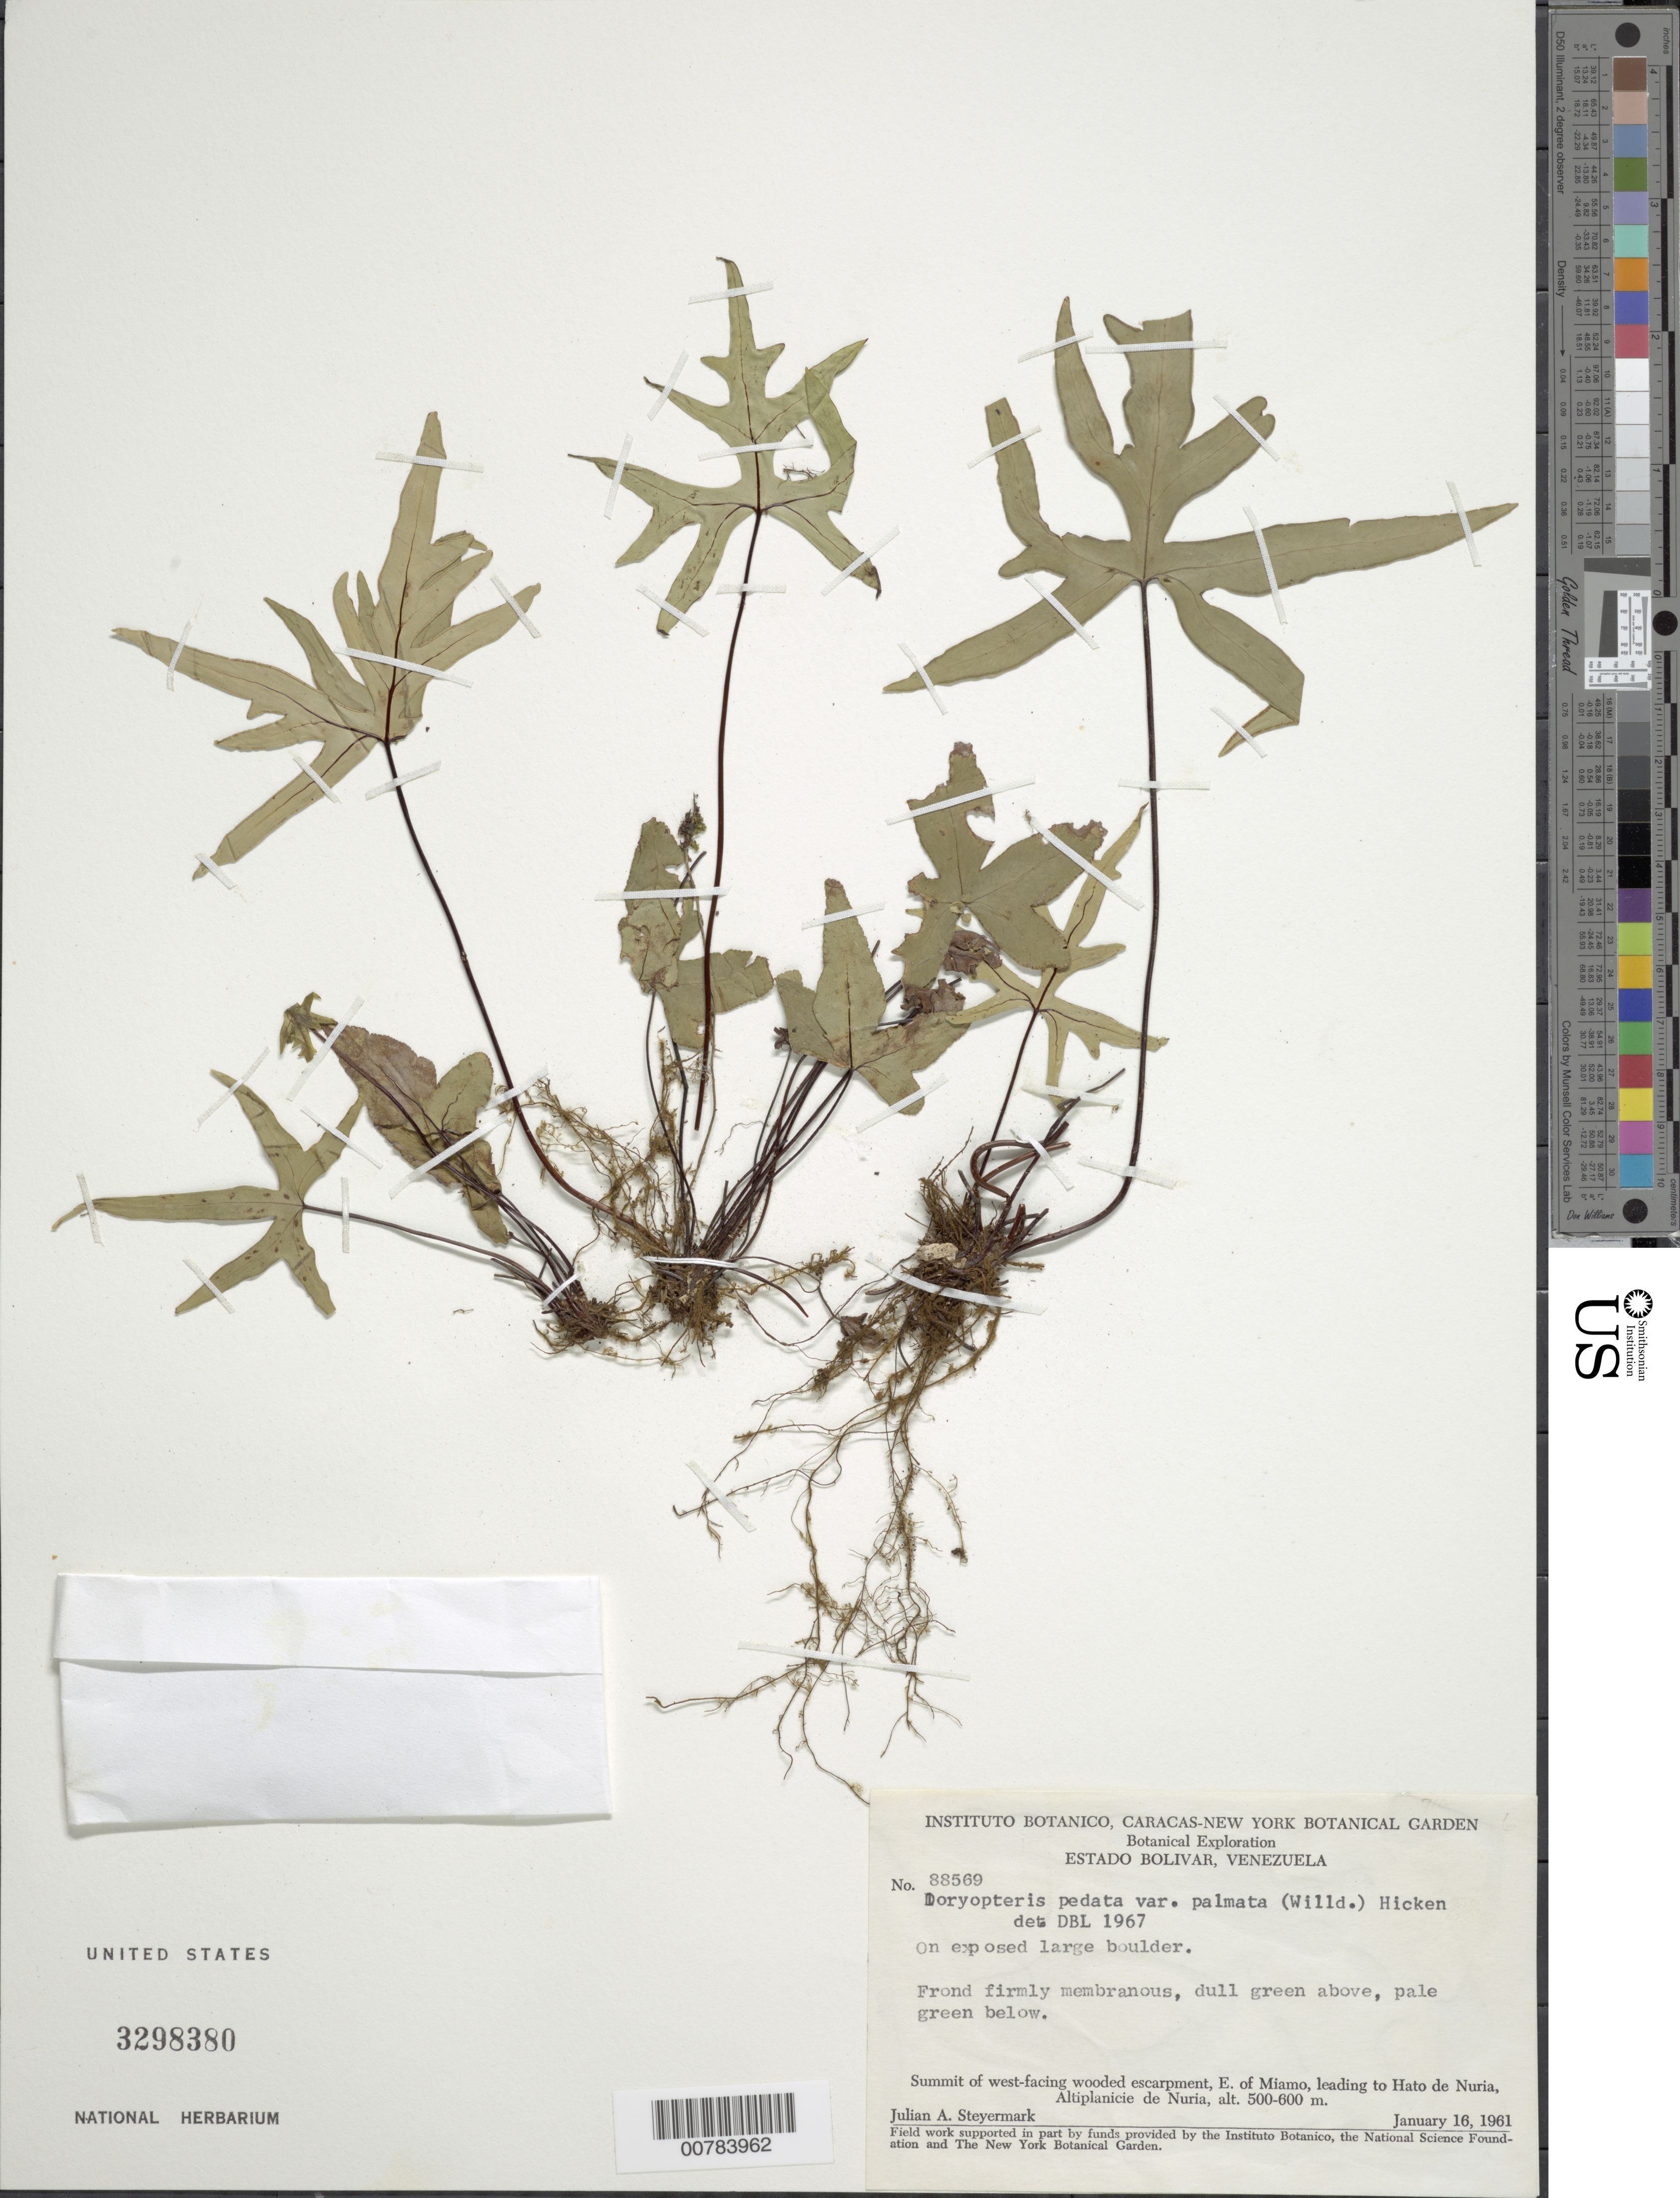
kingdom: Plantae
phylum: Tracheophyta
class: Polypodiopsida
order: Polypodiales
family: Pteridaceae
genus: Doryopteris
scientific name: Doryopteris pedata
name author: (L.) Fée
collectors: J. Steyermark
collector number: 88569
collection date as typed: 16-Jan-61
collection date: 1961-01-16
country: Venezuela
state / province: Bolívar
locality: Miamo, E of, leading to Hato de Nuria, Altiplanicie de Nuria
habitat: Summit of W facing wooded escarpment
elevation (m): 500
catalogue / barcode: US 3298380